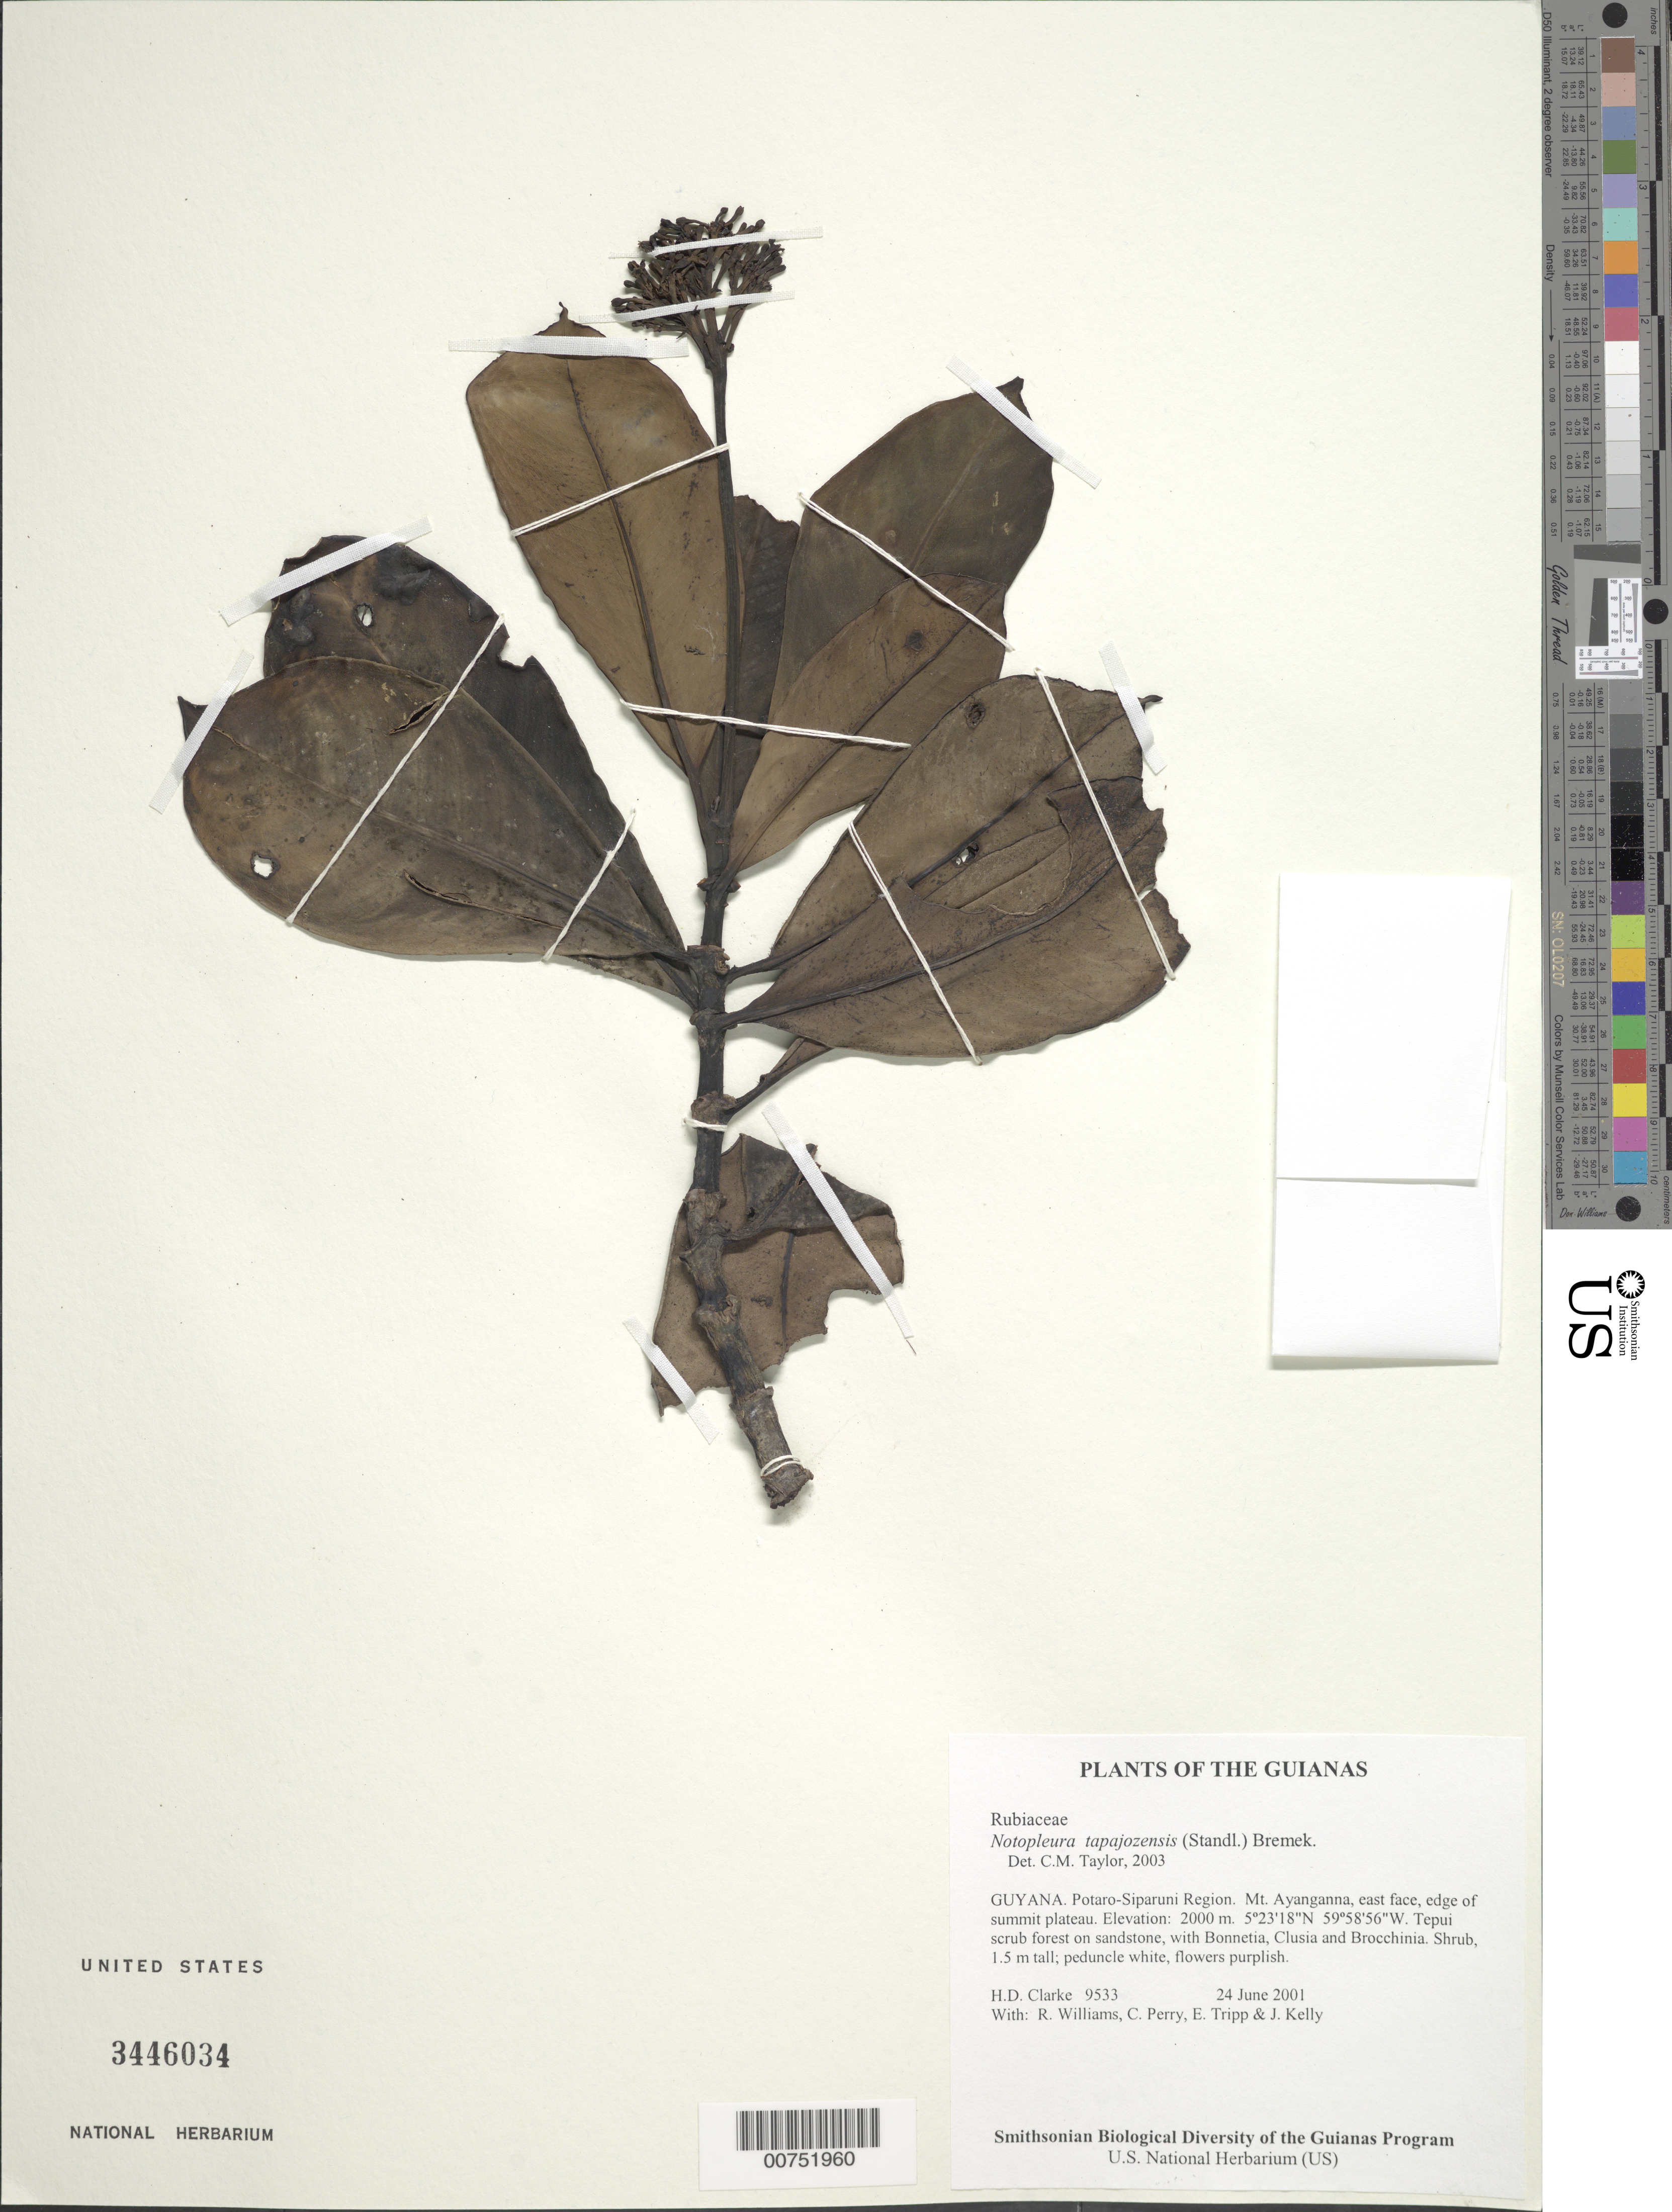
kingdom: Plantae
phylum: Tracheophyta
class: Magnoliopsida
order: Gentianales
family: Rubiaceae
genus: Notopleura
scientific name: Notopleura tapajozensis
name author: (Standl.) Bremek.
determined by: Taylor, Charlotte M.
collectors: H. D. Clarke, R. Williams, C. Perry, E. Tripp & J. Kelly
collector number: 9533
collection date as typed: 24 June 2001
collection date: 2001-06-24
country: Guyana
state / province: Potaro-Siparuni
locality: Mt. Ayanganna, east face, edge of summit plateau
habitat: Tepui scrub forest on sandstone, with Bonnetia, Clusia and Brocchinia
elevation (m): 2000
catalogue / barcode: US 3446034